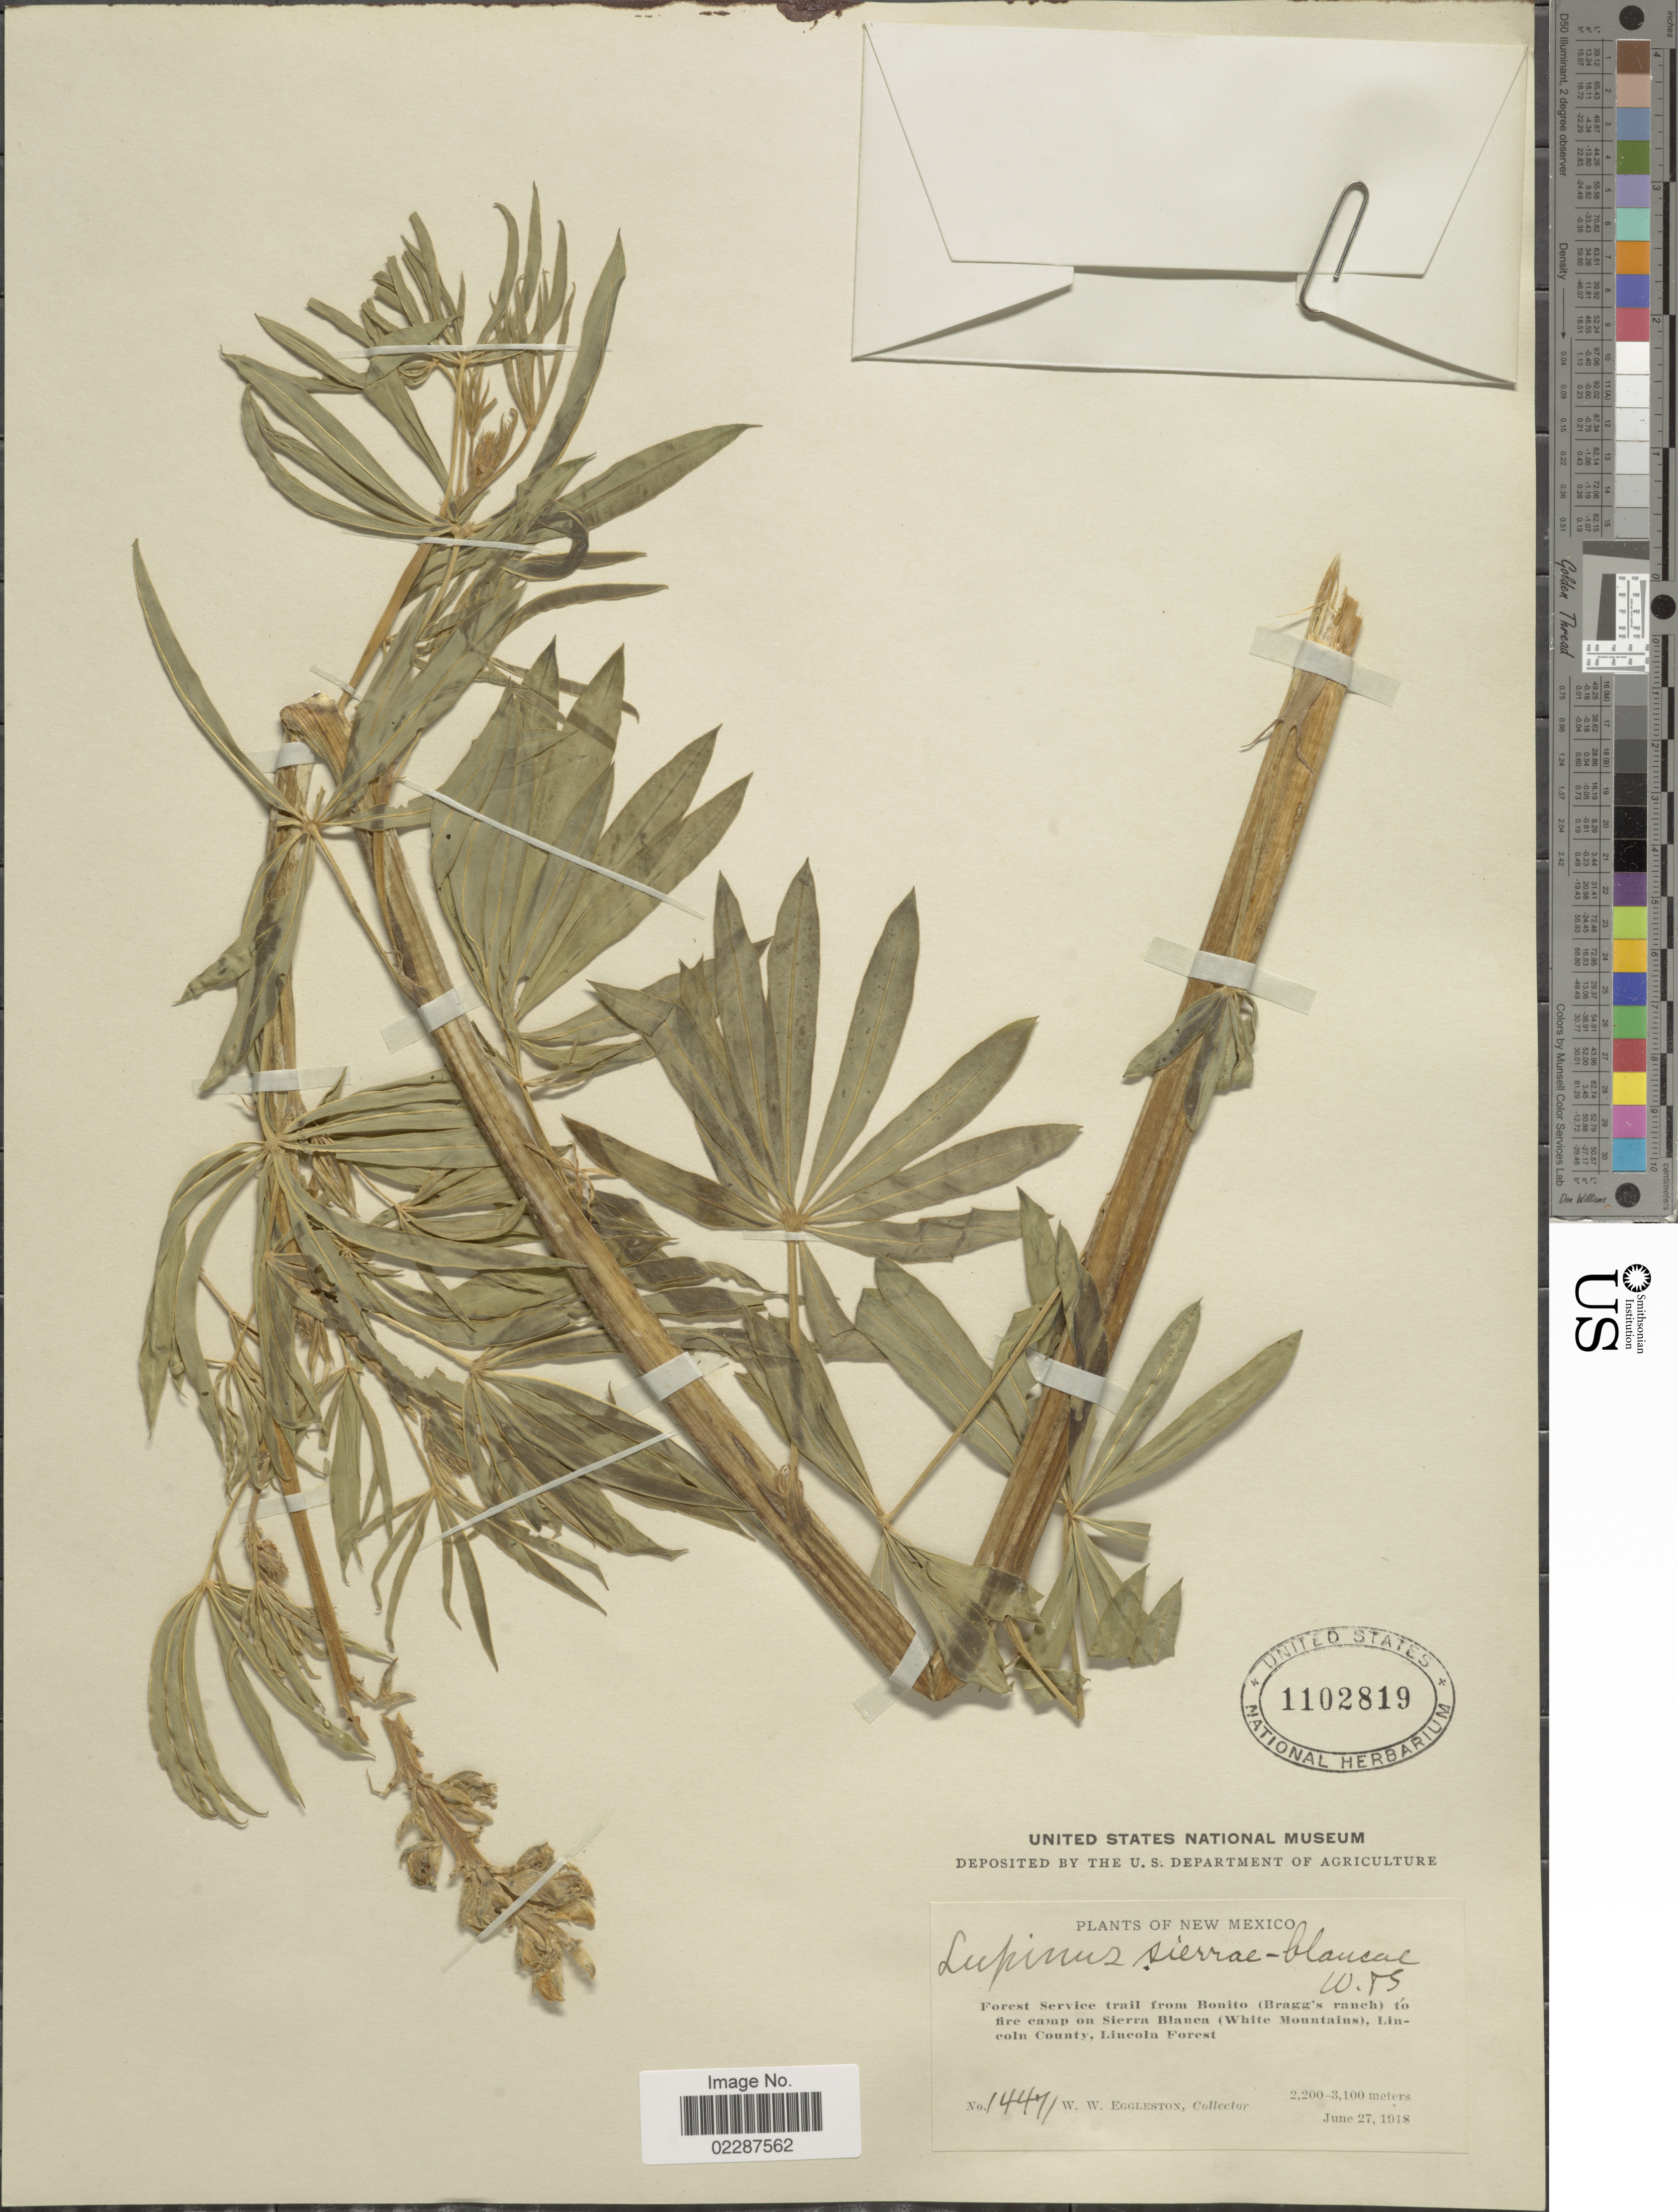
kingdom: Plantae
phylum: Tracheophyta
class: Magnoliopsida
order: Fabales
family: Fabaceae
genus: Lupinus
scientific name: Lupinus sierrae-blancae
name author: Wooton & Standl.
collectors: W. W. Eggleston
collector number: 14471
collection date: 1918-06-27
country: United States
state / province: New Mexico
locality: Forest Service trail from Bonito (Bragg's ranch) to fire camp on Sierra Blanca (White Mountains), Lincoln County, Lincoln Forest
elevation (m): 2200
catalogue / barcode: US 1102819